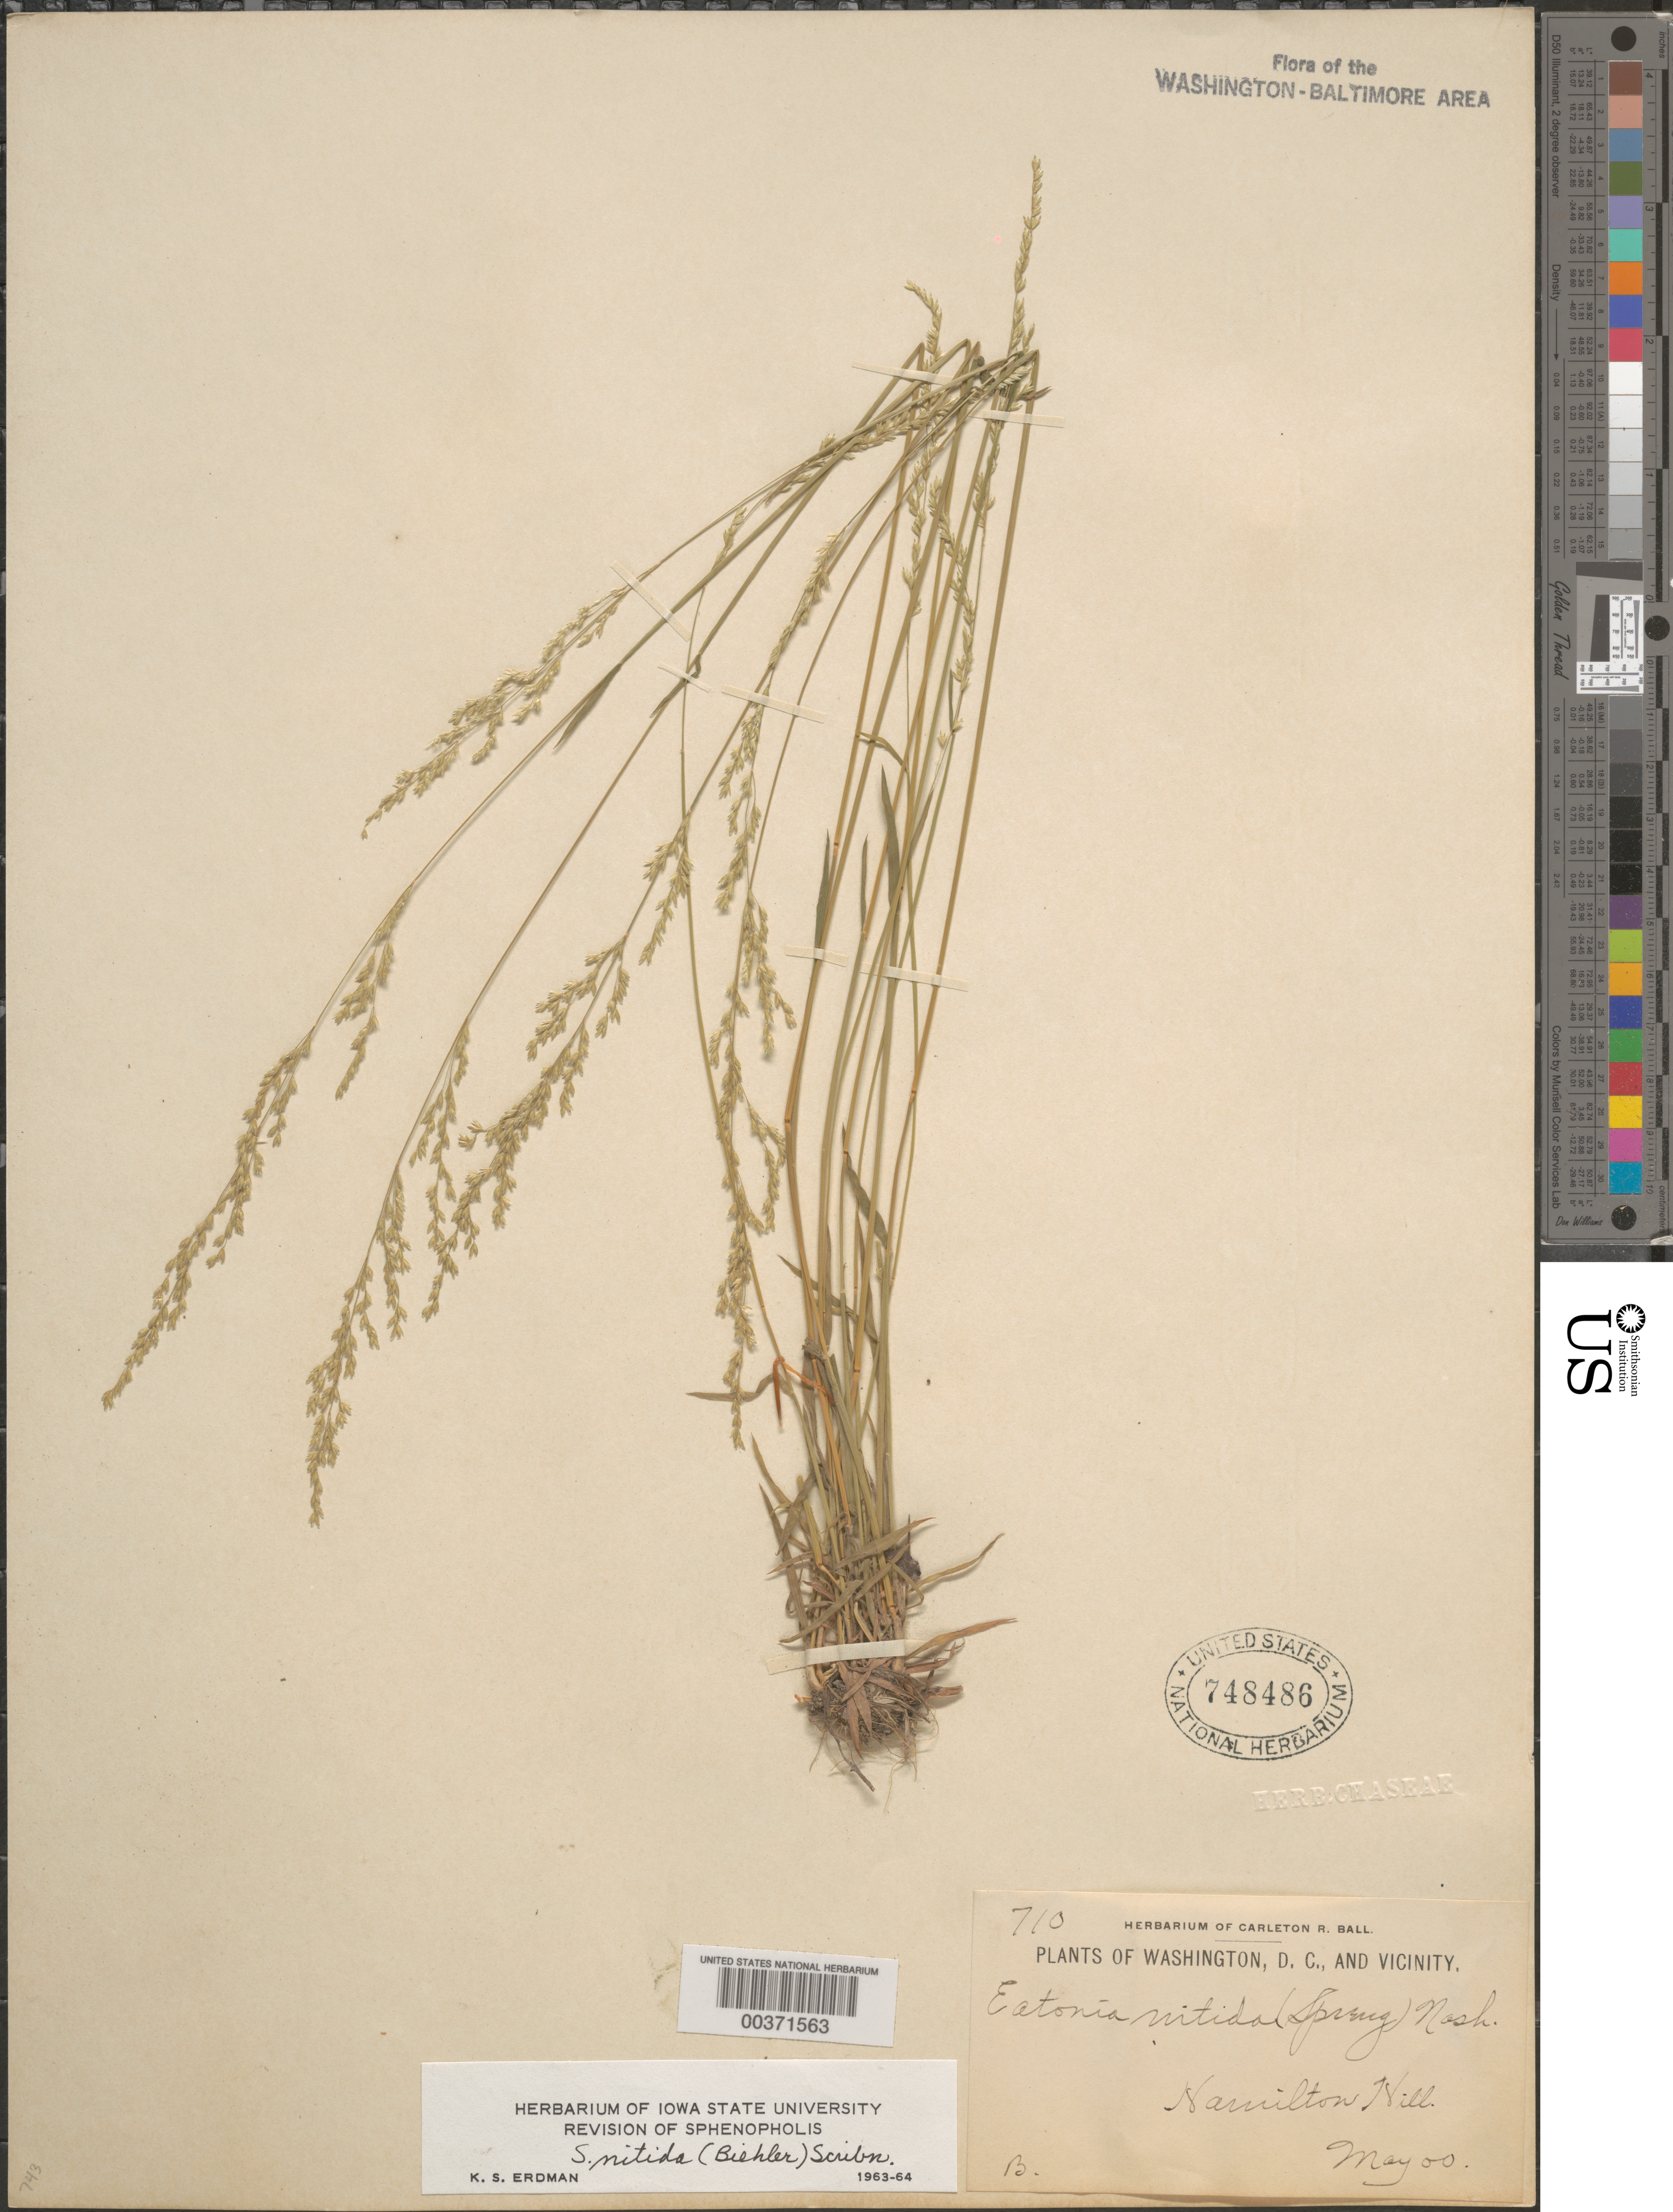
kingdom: Plantae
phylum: Tracheophyta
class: Liliopsida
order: Poales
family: Poaceae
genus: Sphenopholis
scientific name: Sphenopholis nitida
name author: (Biehler) Scribn.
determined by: Erdman, K. S.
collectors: C. R. Ball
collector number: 710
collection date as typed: May 1900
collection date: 1900-05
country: United States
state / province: District of Columbia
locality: Hamilton Hill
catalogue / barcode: US 748486